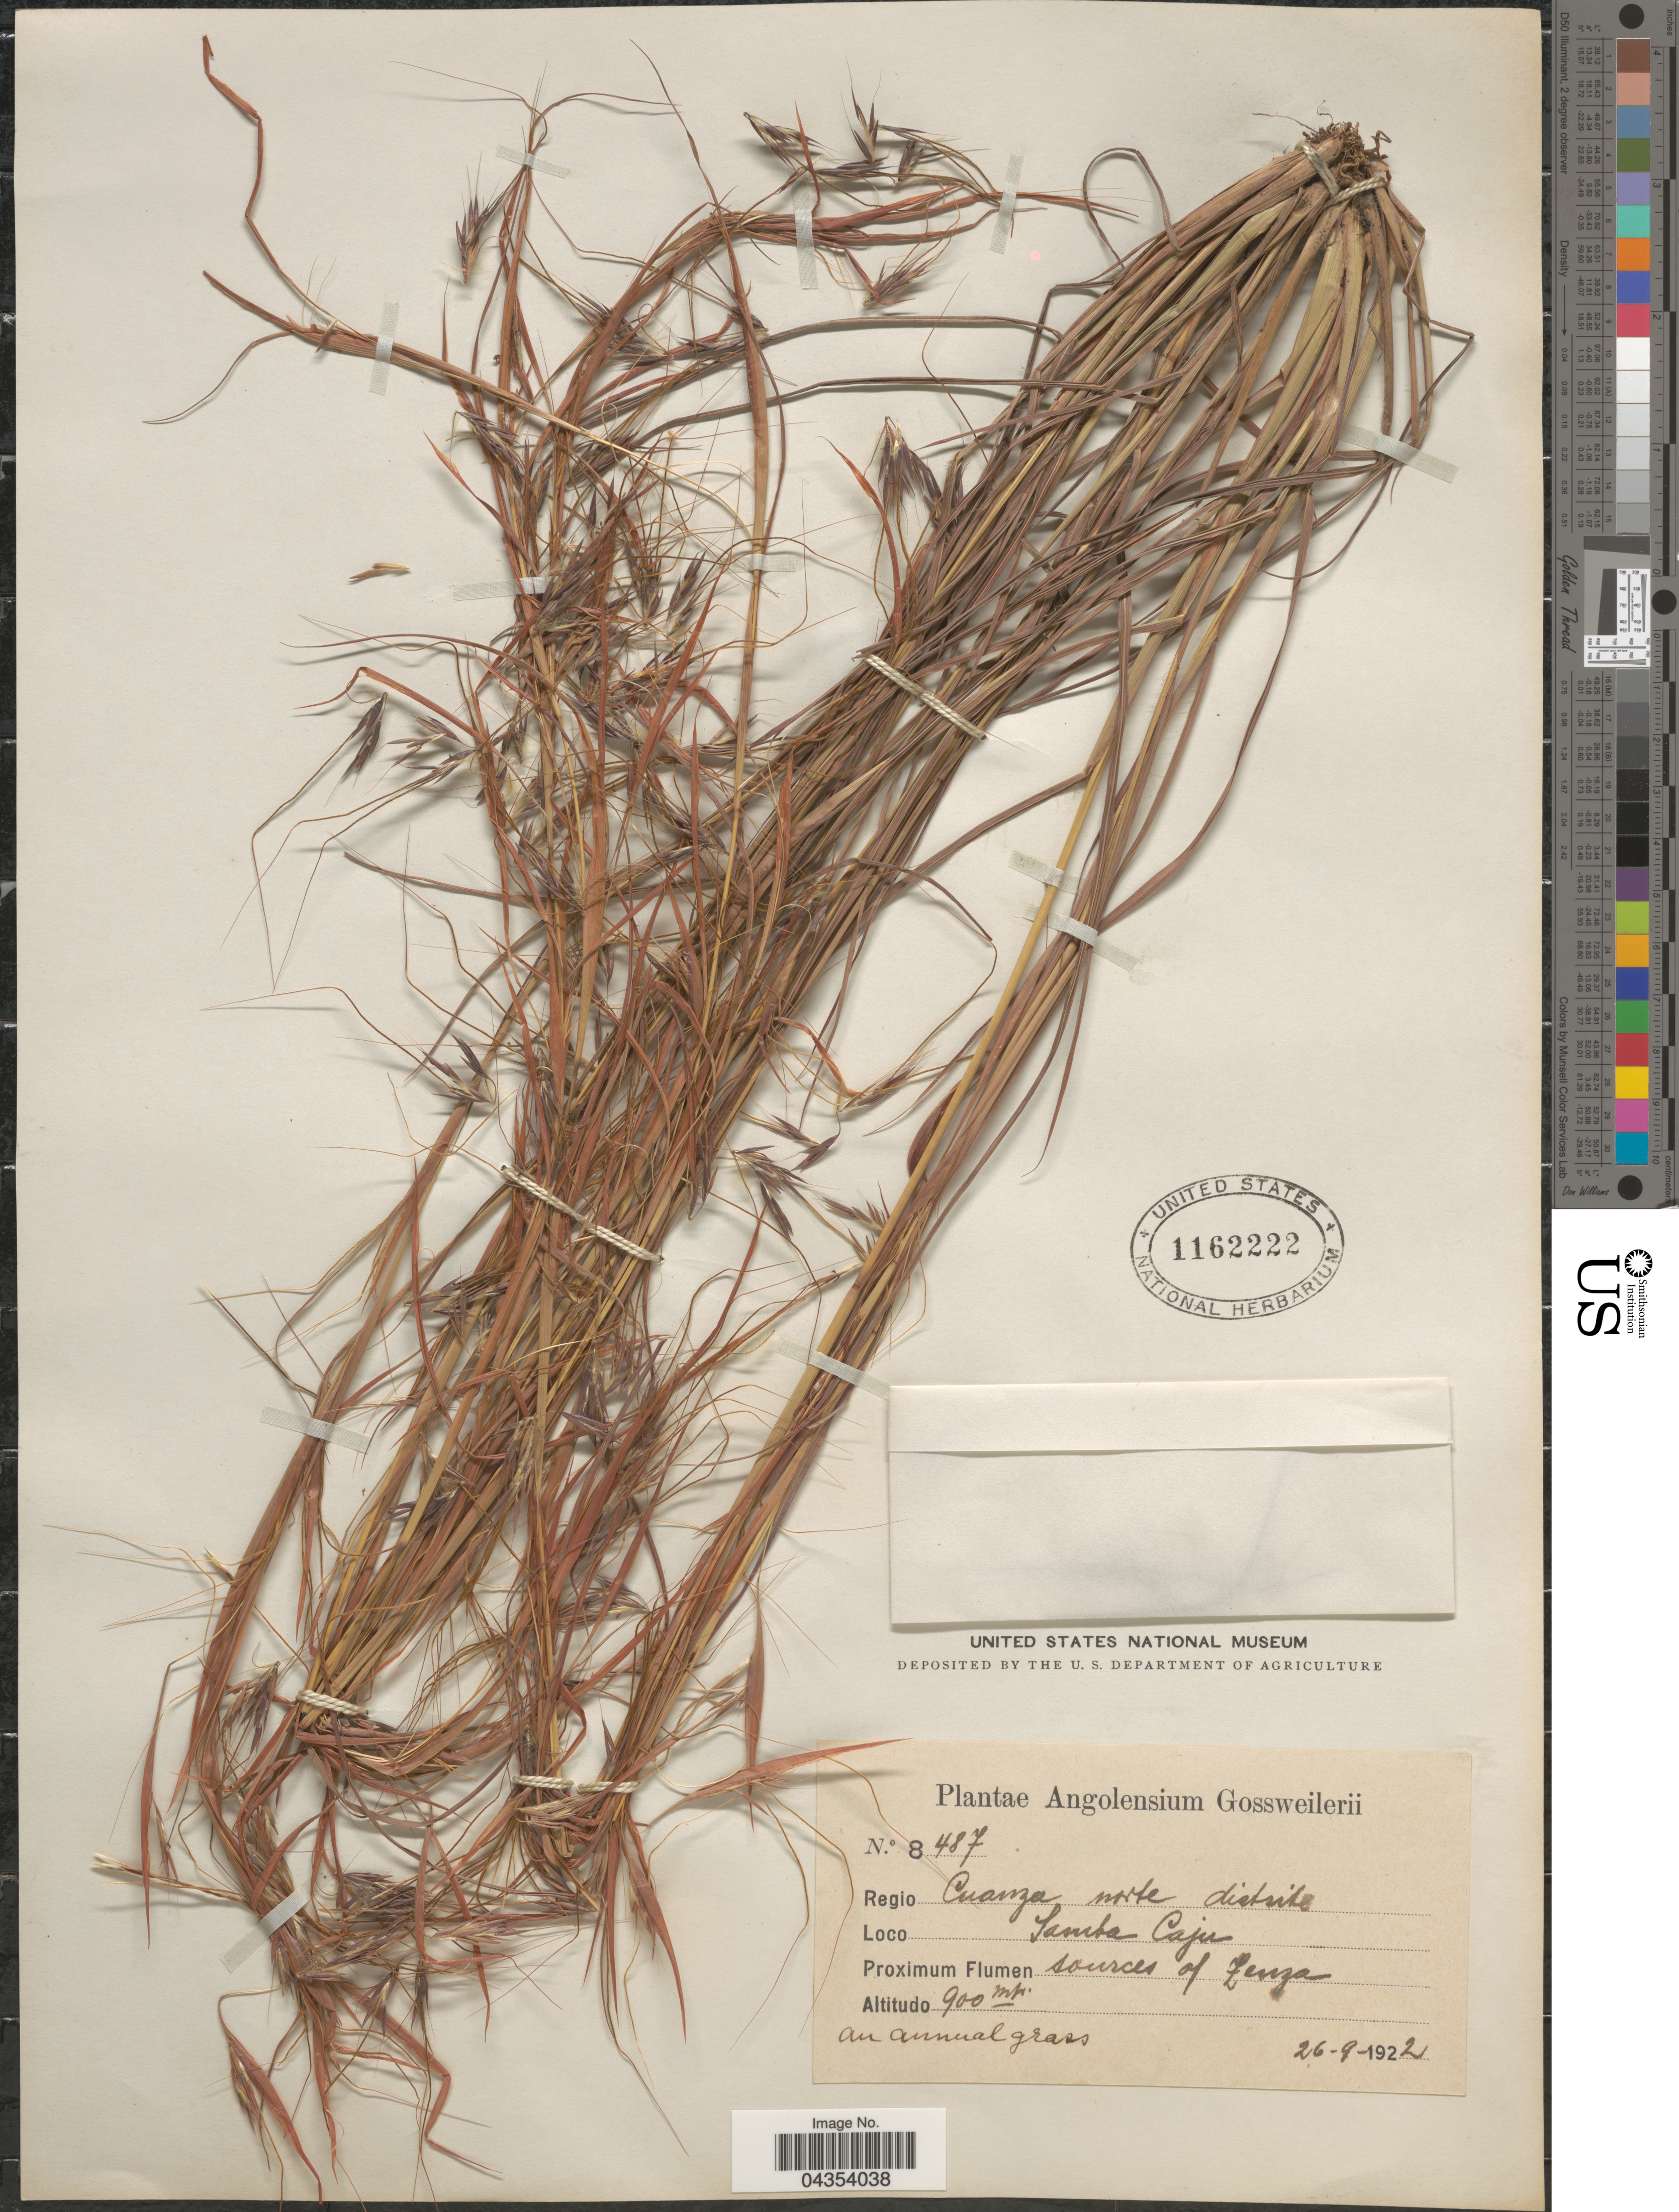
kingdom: Plantae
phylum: Tracheophyta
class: Liliopsida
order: Poales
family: Poaceae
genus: Hyparrhenia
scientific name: Hyparrhenia sp.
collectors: -. Gossweiler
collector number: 8487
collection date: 1922-09-26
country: Angola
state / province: Cuanza Norte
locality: Regio Cuanza norte distrito. Samba Caju. Proximum Flumen sources of Zenza.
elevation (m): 900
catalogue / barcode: US 1162222